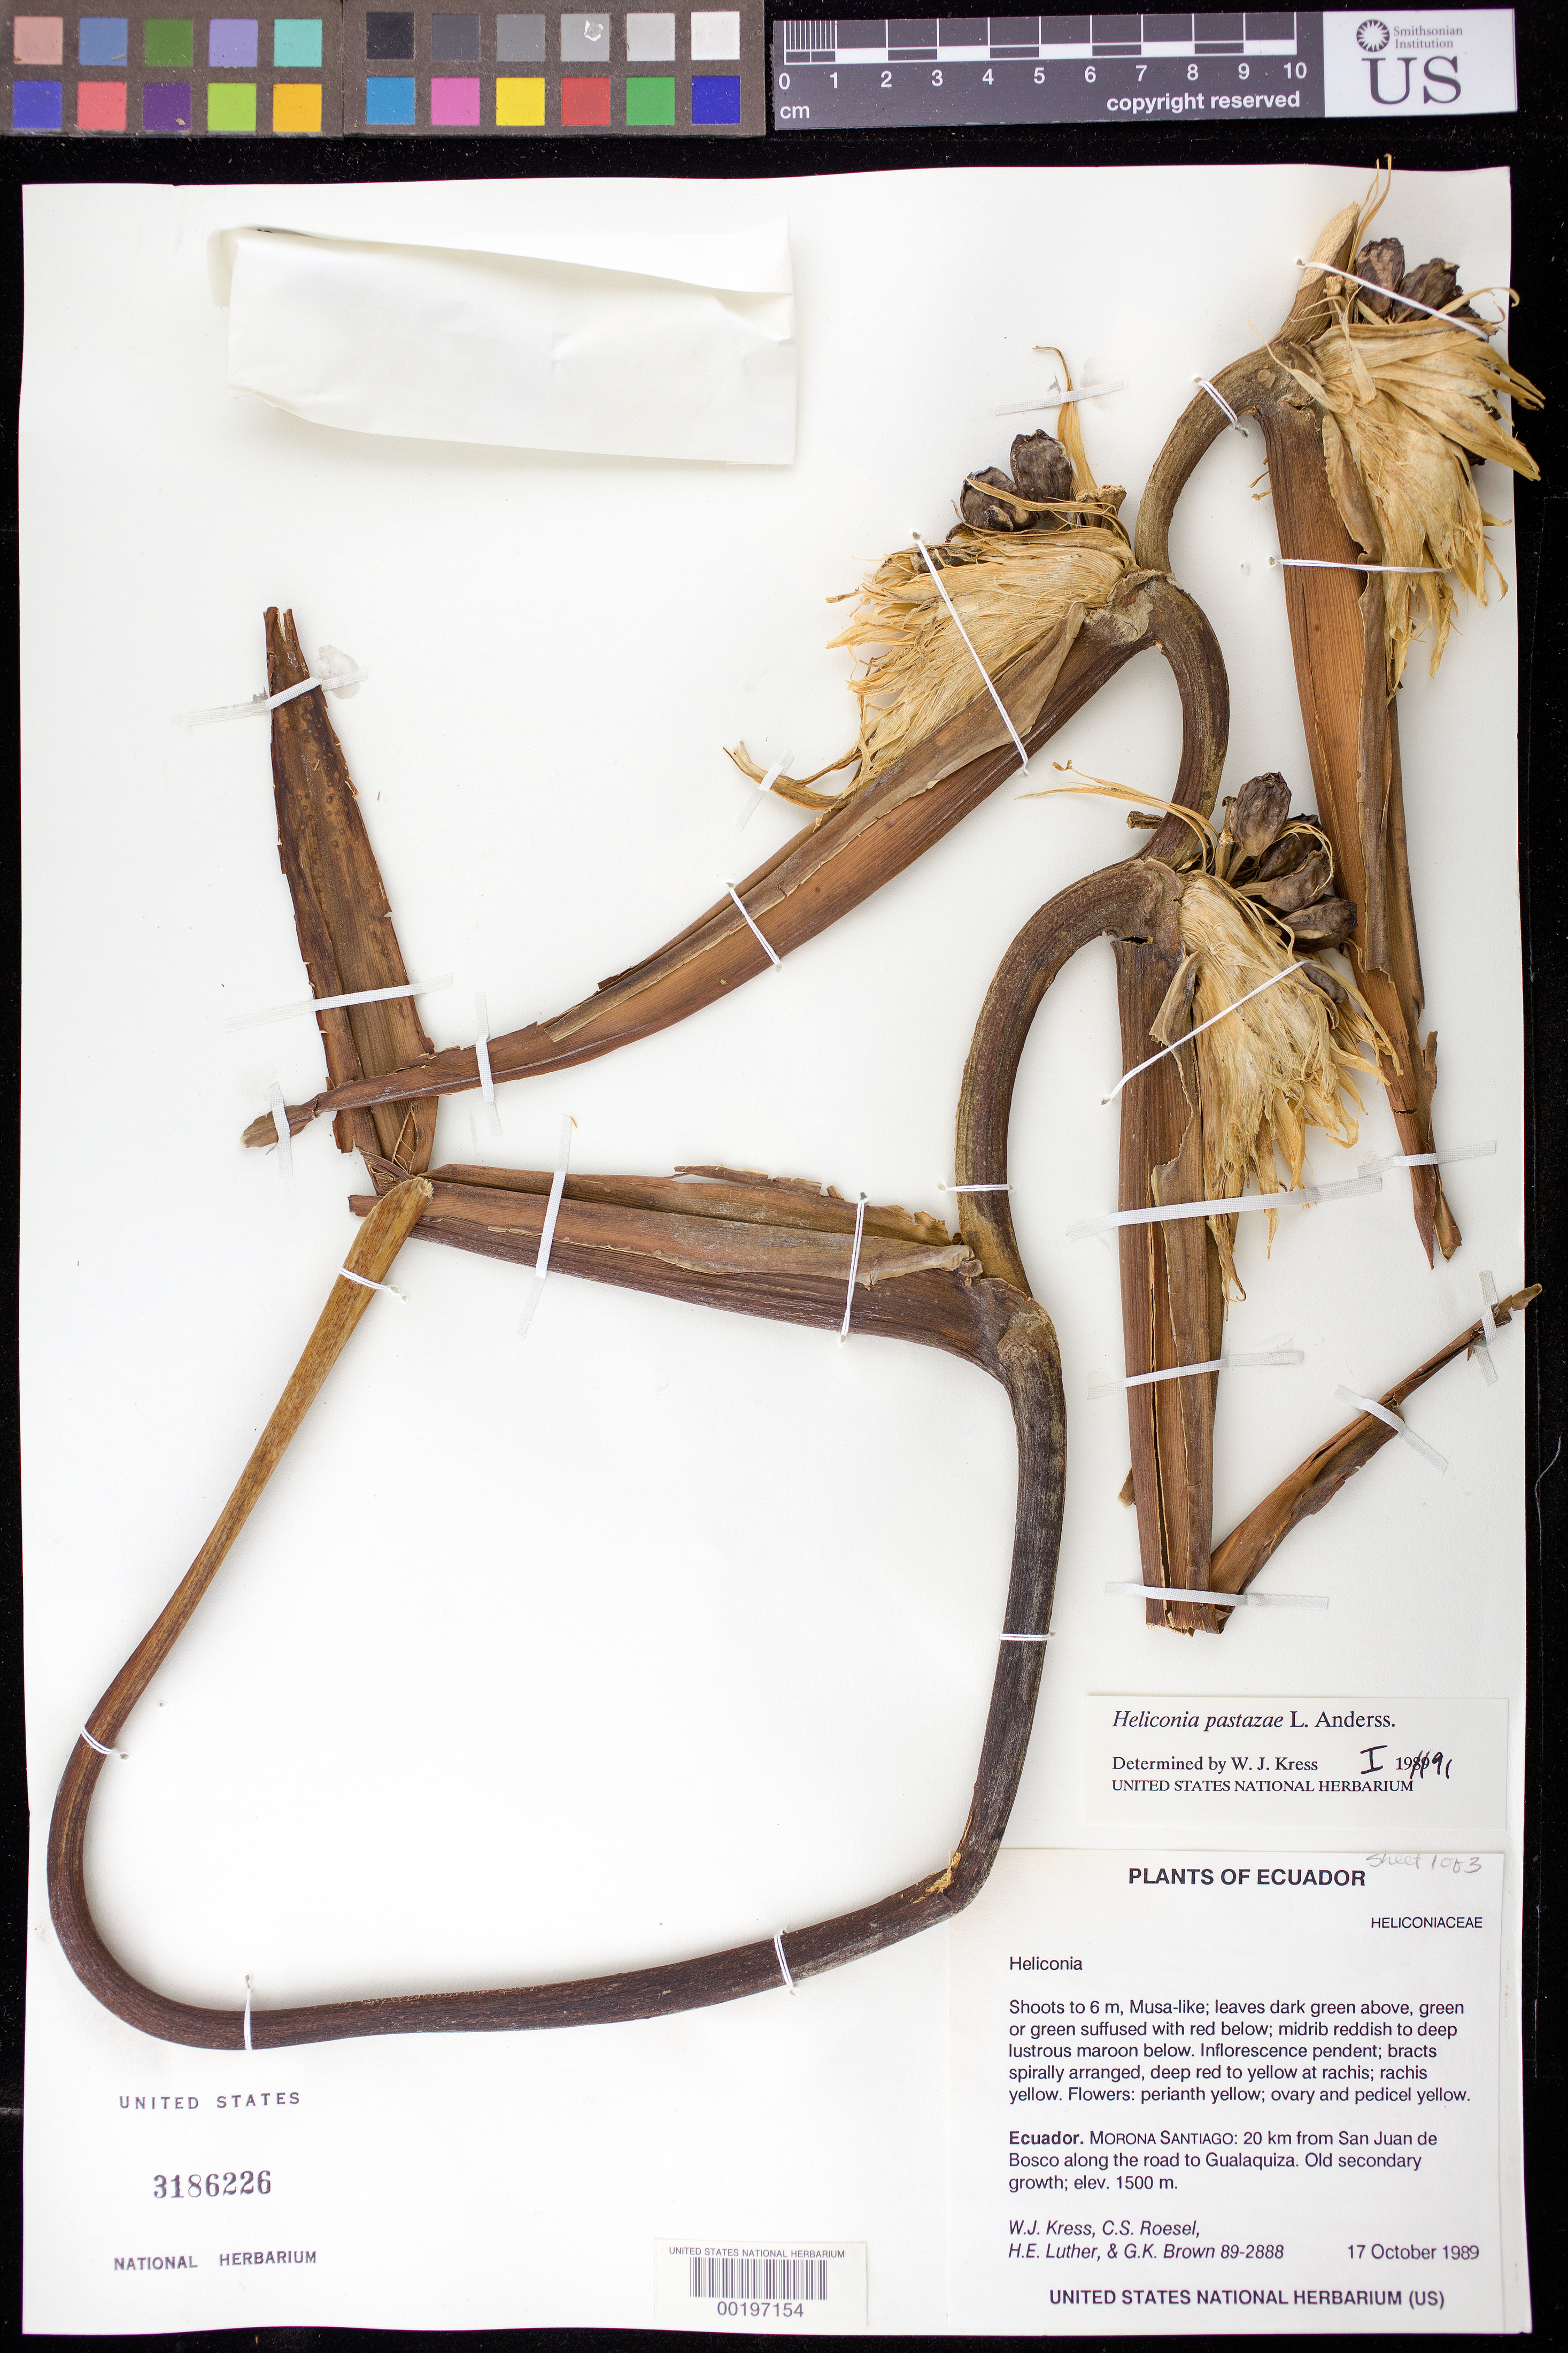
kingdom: Plantae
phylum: Tracheophyta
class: Liliopsida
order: Zingiberales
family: Heliconiaceae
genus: Heliconia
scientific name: Heliconia pastazae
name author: L. Andersson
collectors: W. J. Kress, C. S. Roesel, Harry E. Luther & G. K. Brown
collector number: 89-2888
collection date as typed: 17 Oct 1989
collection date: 1989-10-17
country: Ecuador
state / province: Morona-Santiago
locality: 20 km from San Juan de bosco along the road to Gualaquiza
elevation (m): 1500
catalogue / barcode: US 3186226